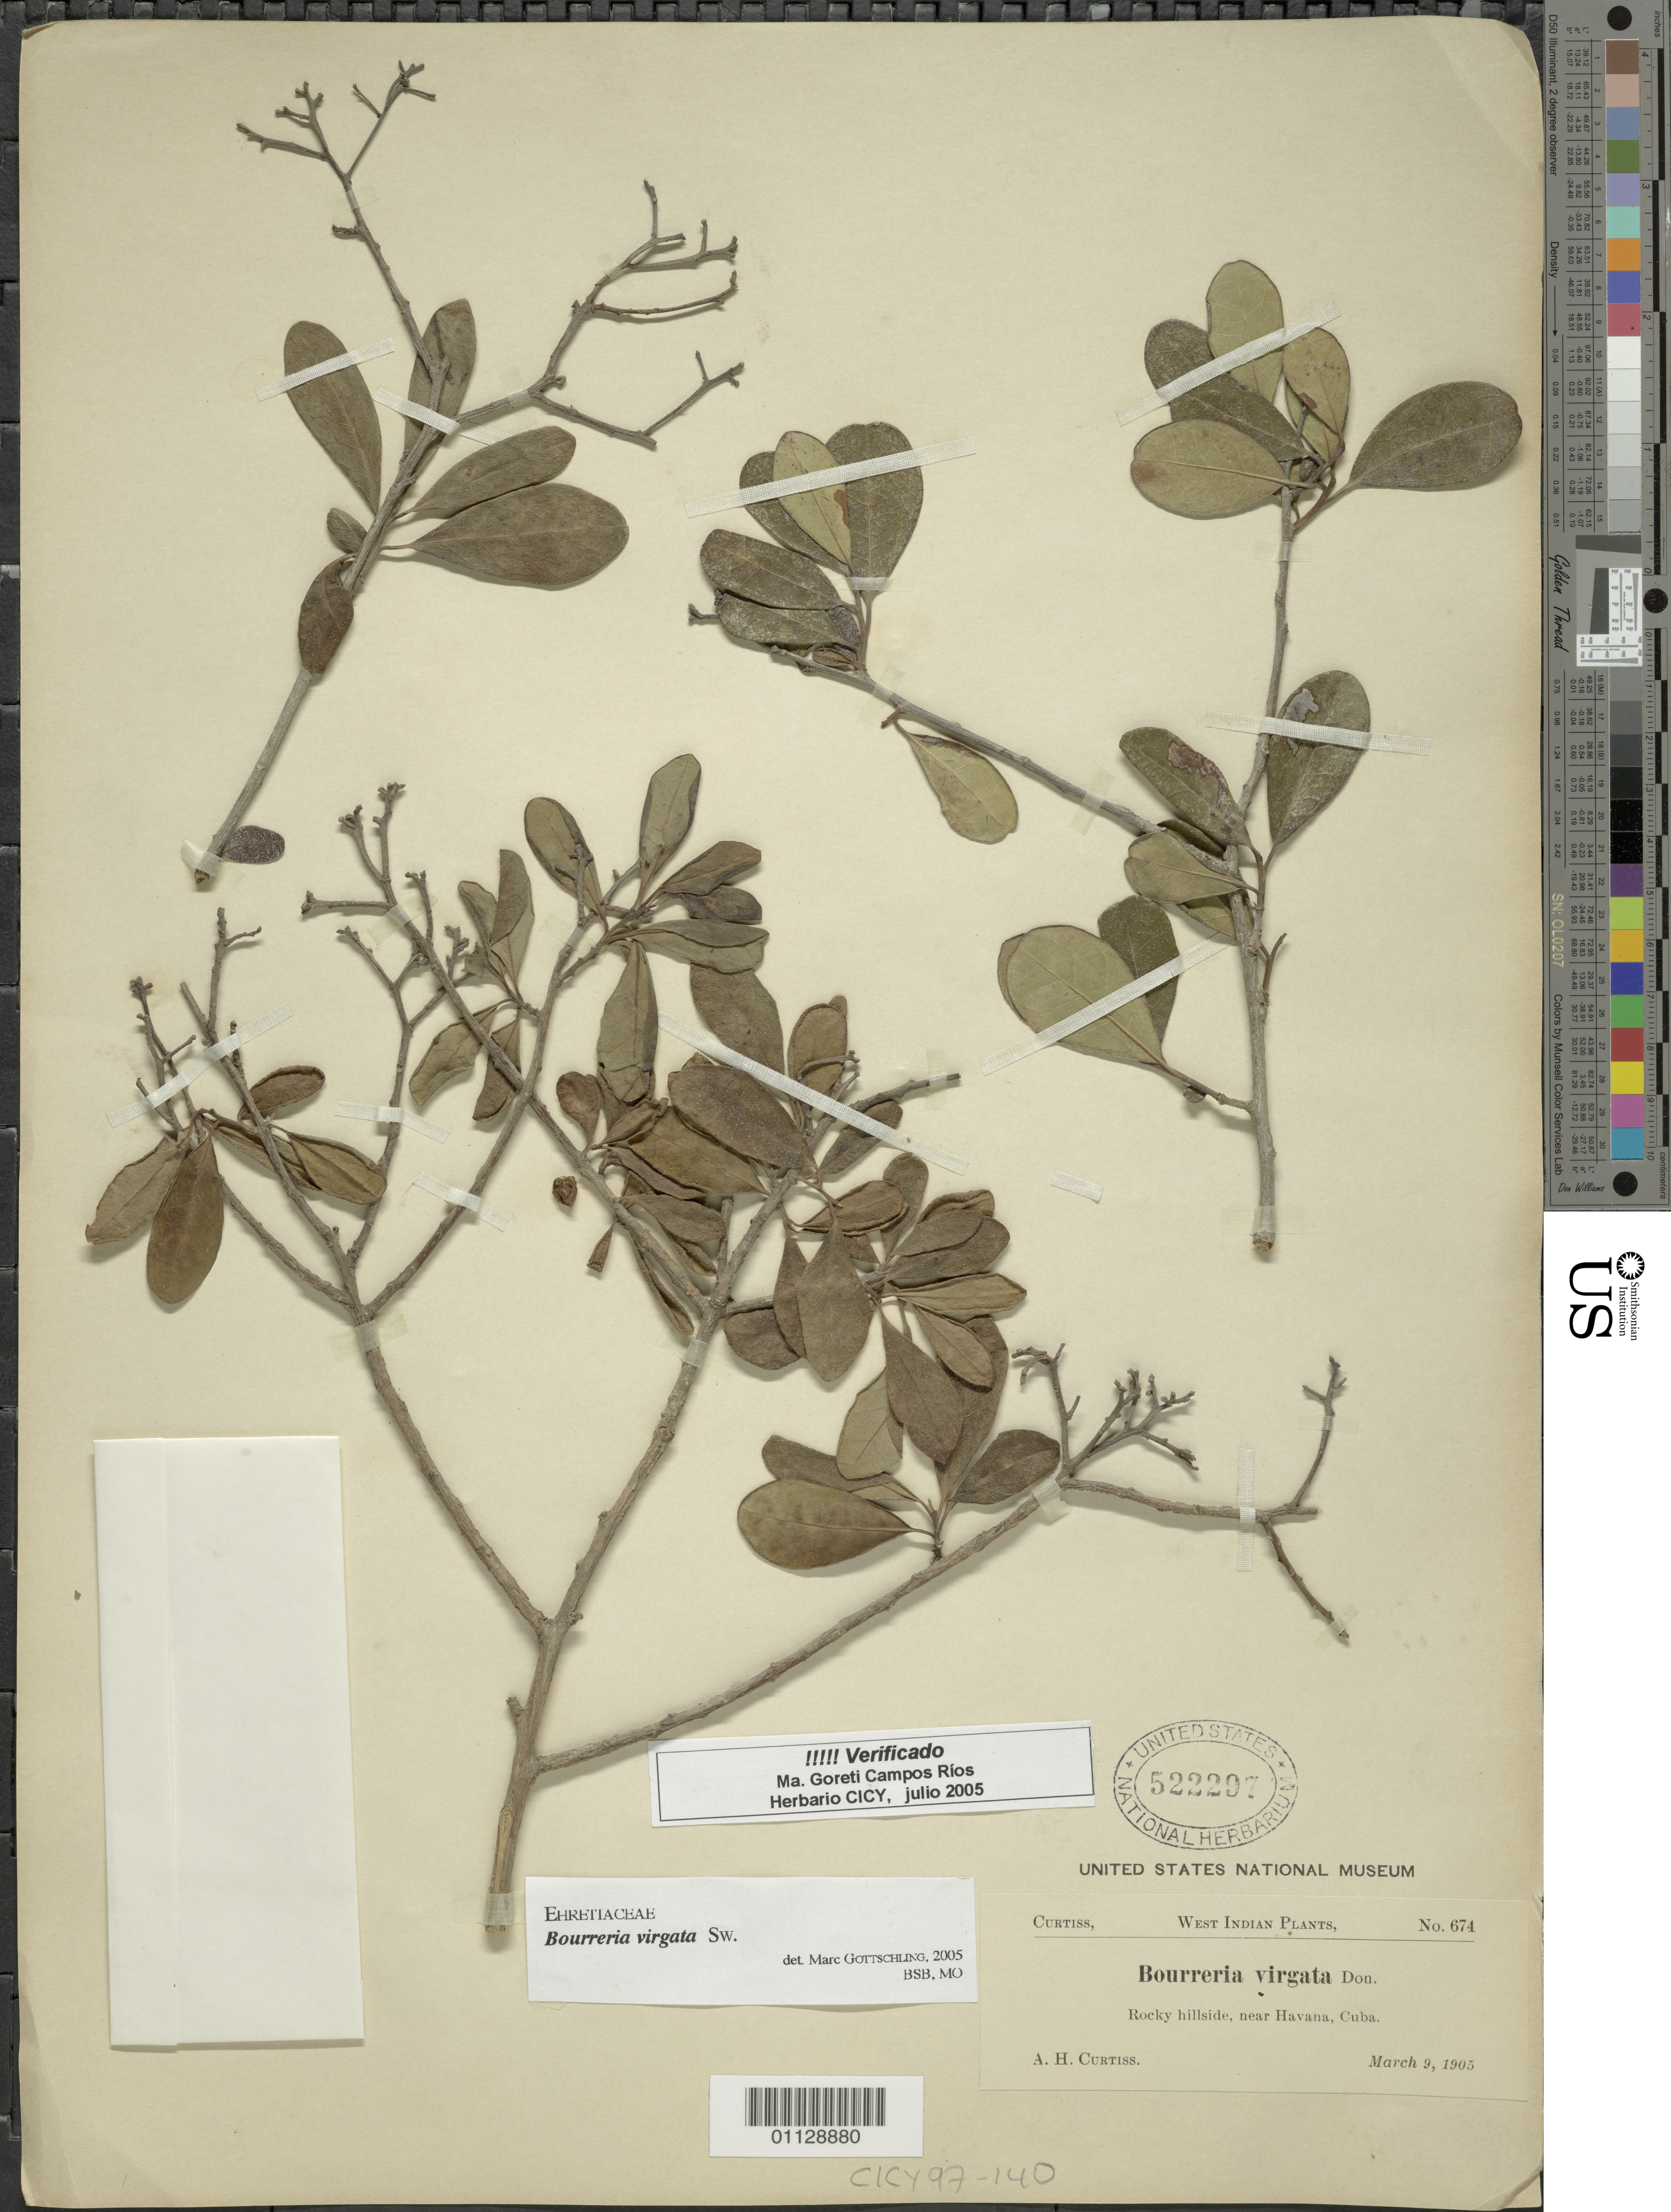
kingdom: Plantae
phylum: Tracheophyta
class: Magnoliopsida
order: Boraginales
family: Ehretiaceae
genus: Bourreria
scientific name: Bourreria virgata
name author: (Sw.) G. Don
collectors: A. H. Curtiss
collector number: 674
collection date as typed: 09 Mar 1905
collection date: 1905-03-09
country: Cuba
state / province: La Habana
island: Cuba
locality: Rocky hillside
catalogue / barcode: US 522297